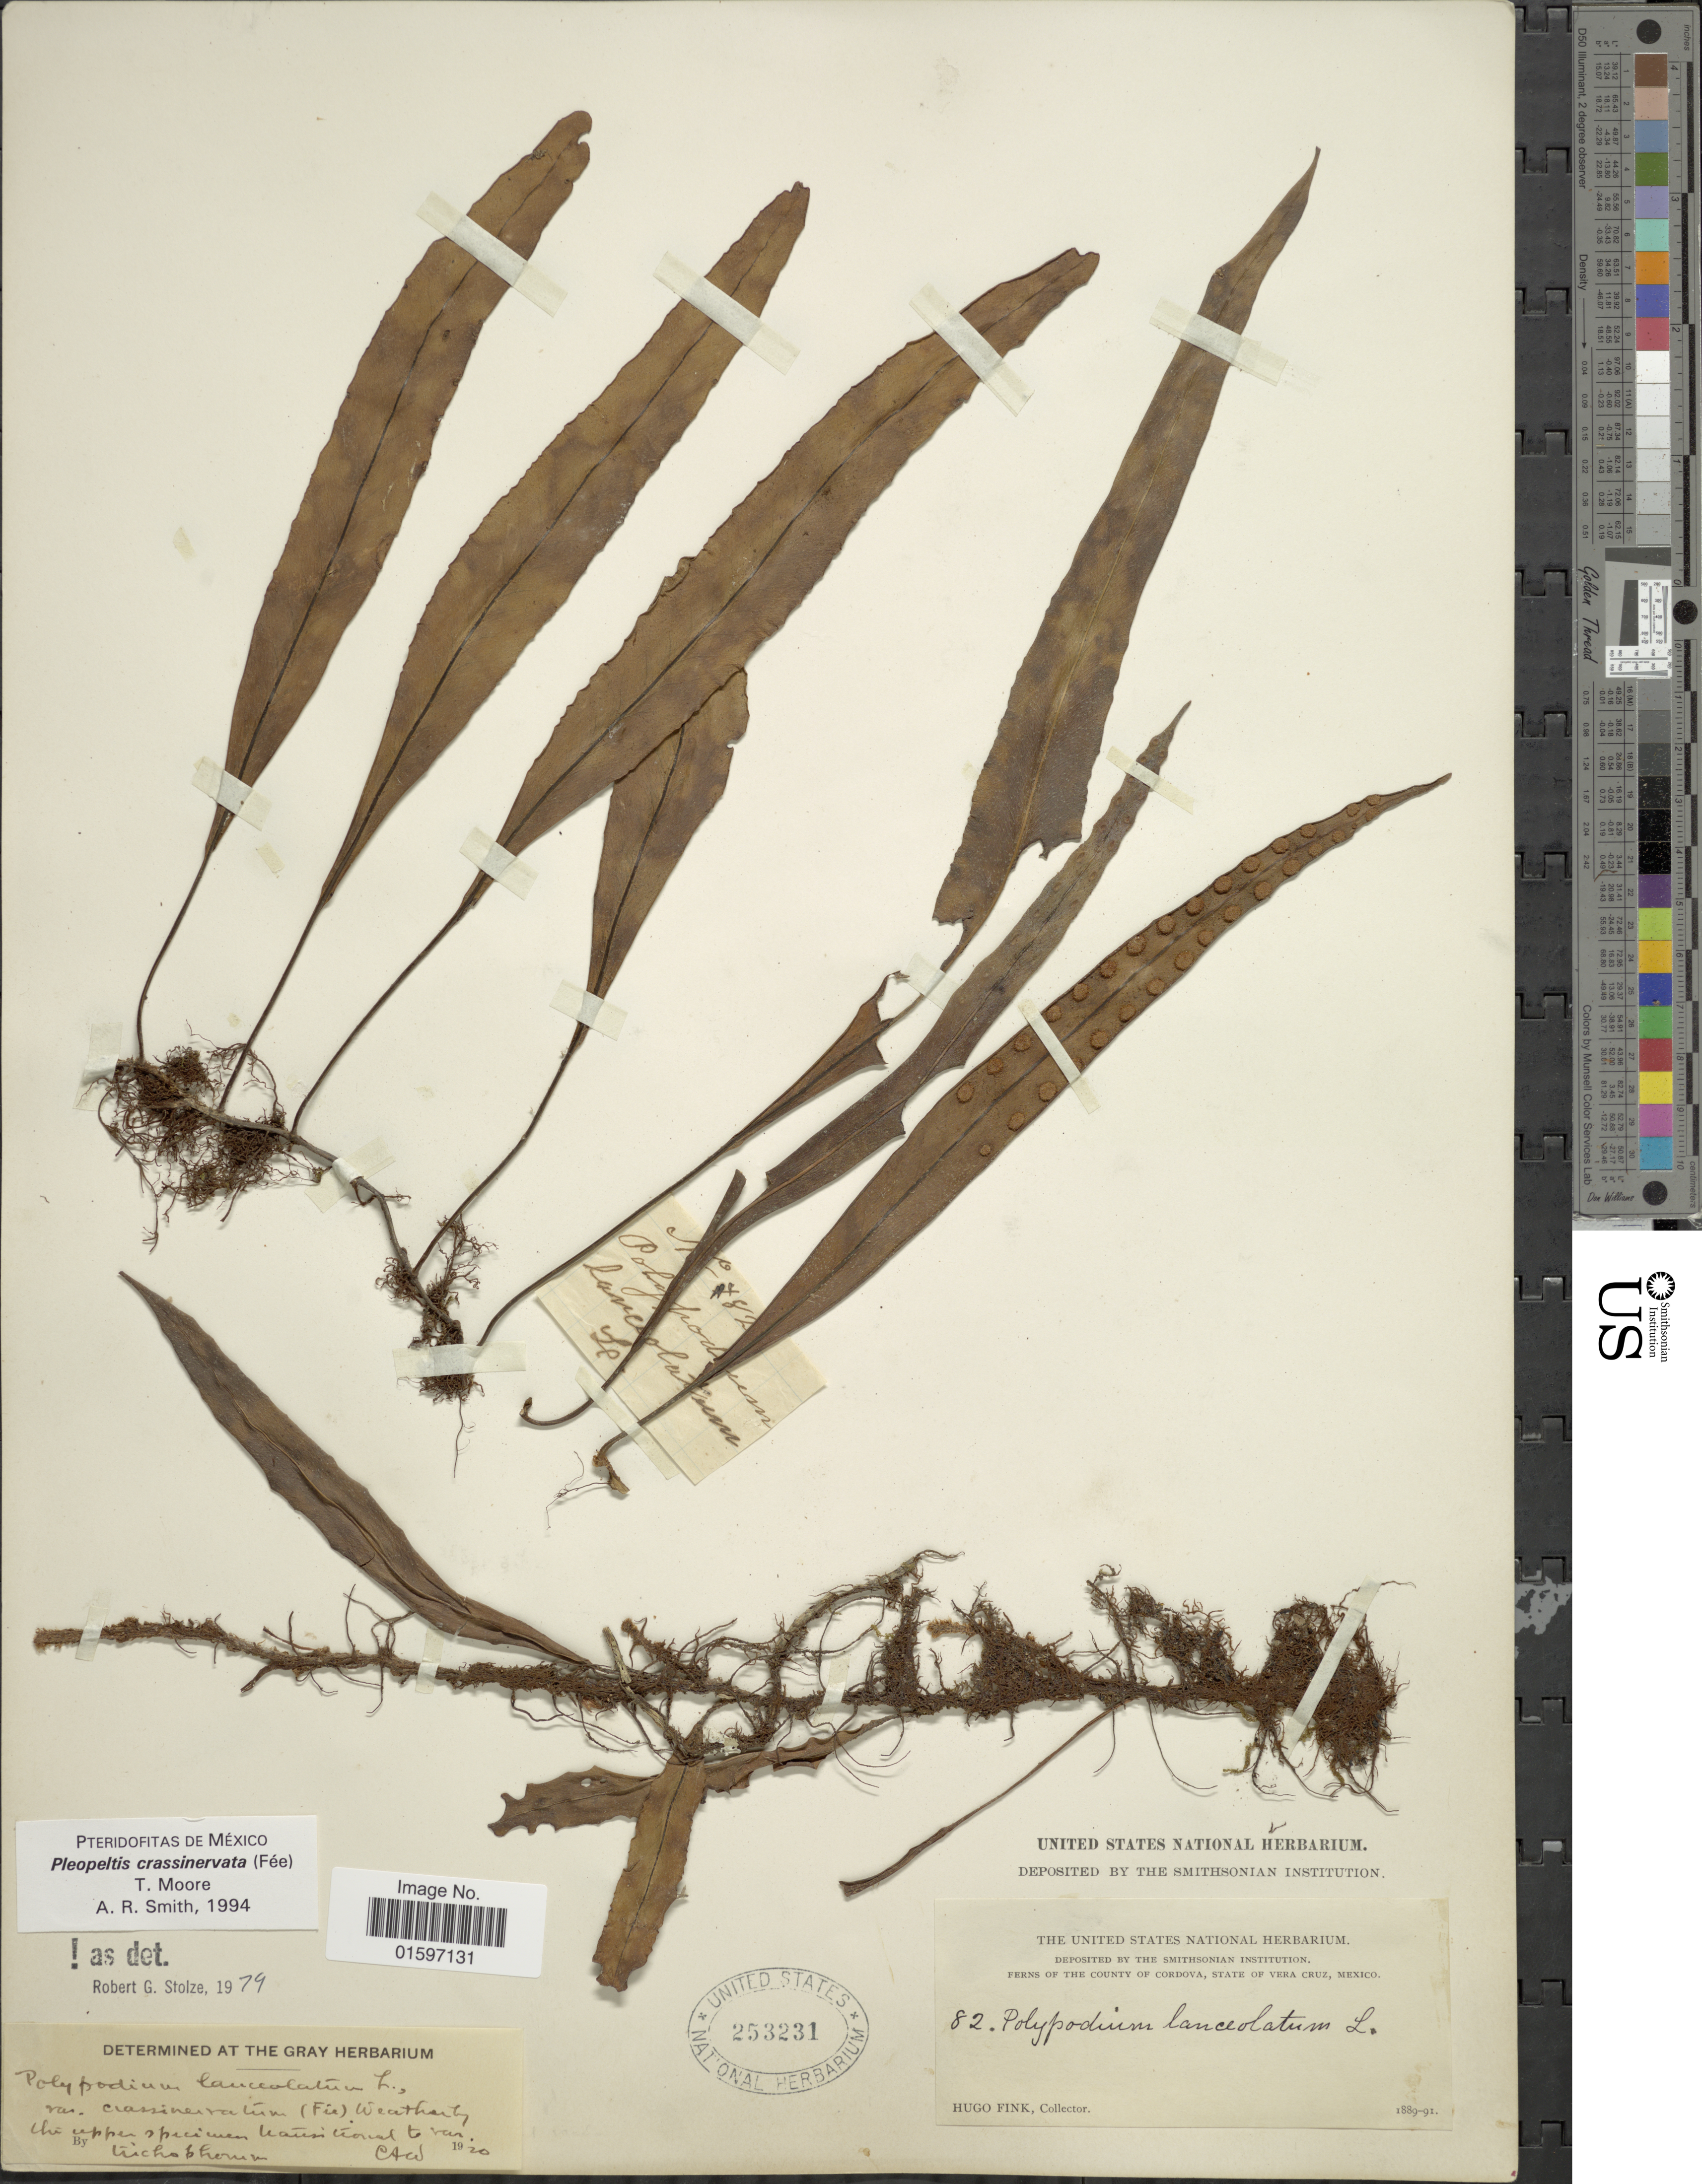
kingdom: Plantae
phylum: Tracheophyta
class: Polypodiopsida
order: Polypodiales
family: Polypodiaceae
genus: Pleopeltis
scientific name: Pleopeltis crassinervata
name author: (Fée) T. Moore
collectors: H. Fink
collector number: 82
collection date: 1889/1891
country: Mexico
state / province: Veracruz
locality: County of Cordova, state of Vera Cruz, Mexico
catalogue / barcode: US 253231